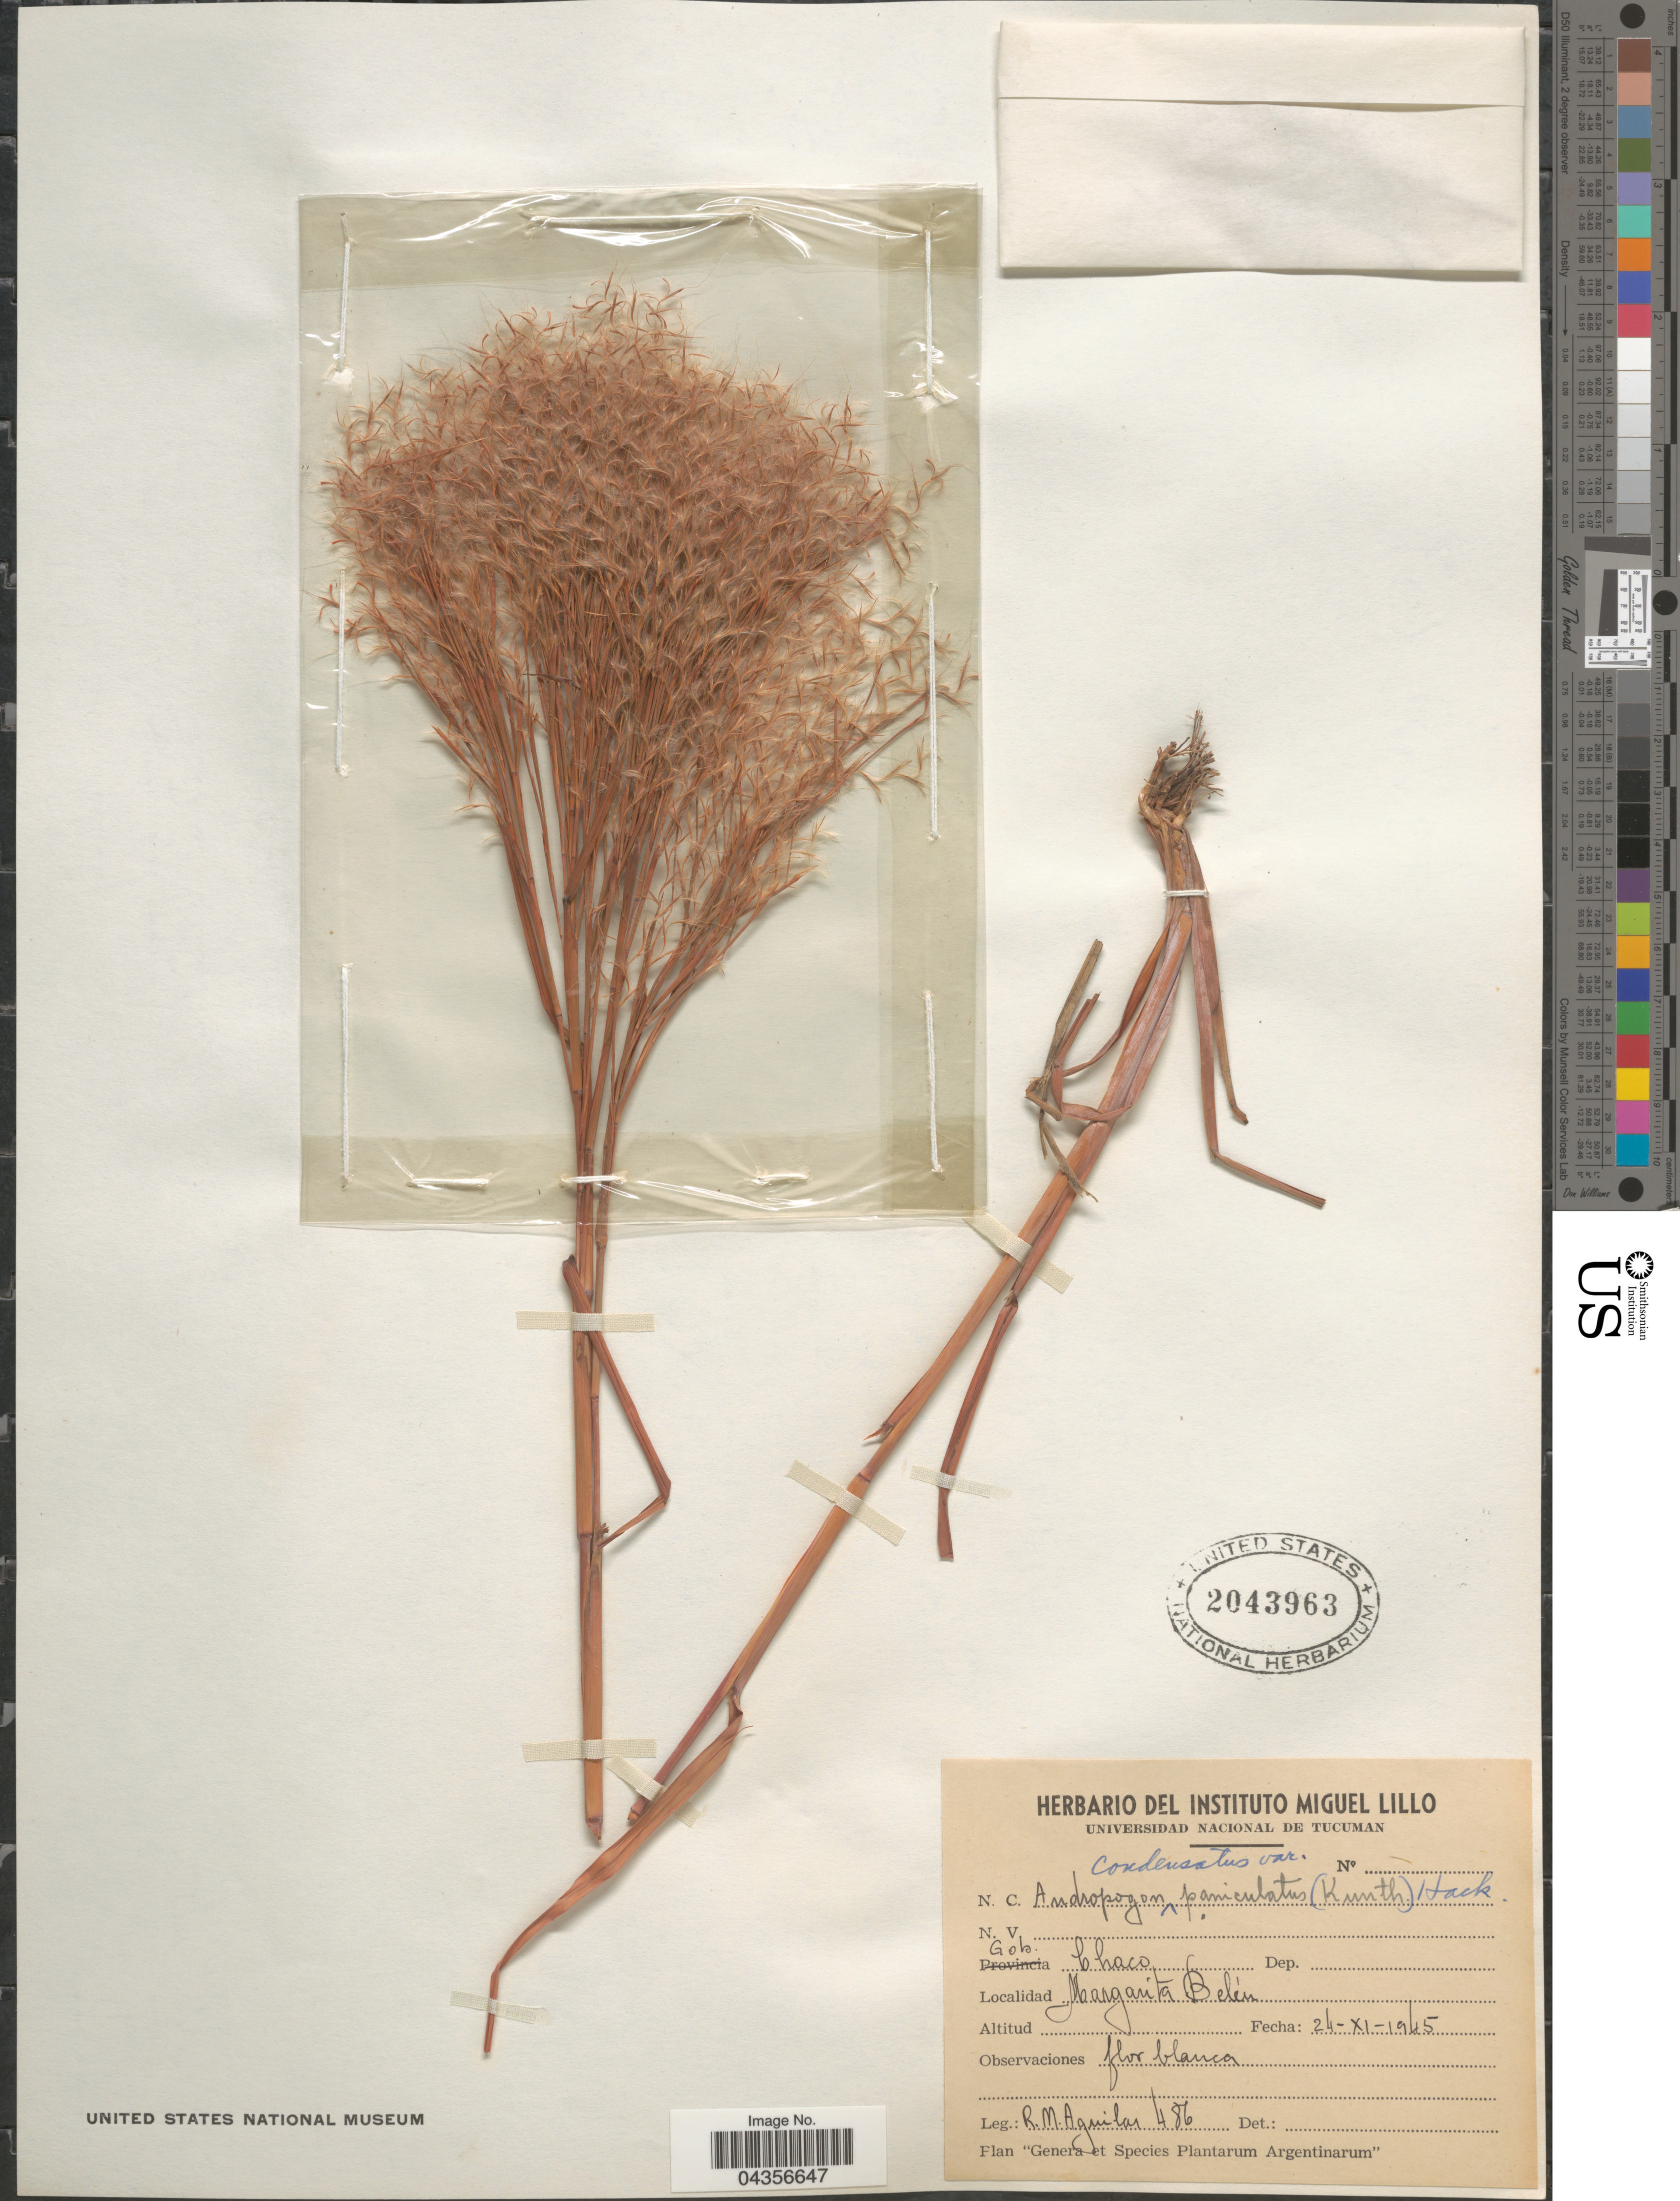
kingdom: Plantae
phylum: Tracheophyta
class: Liliopsida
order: Poales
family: Poaceae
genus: Schizachyrium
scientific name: Schizachyrium microstachyum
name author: (Desv. ex Ham.) Roseng. et al.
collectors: R. Aguilar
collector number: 486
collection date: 1945-11-24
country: Argentina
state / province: Chaco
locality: Gob. Chaco. Margarita Belén.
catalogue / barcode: US 2043963